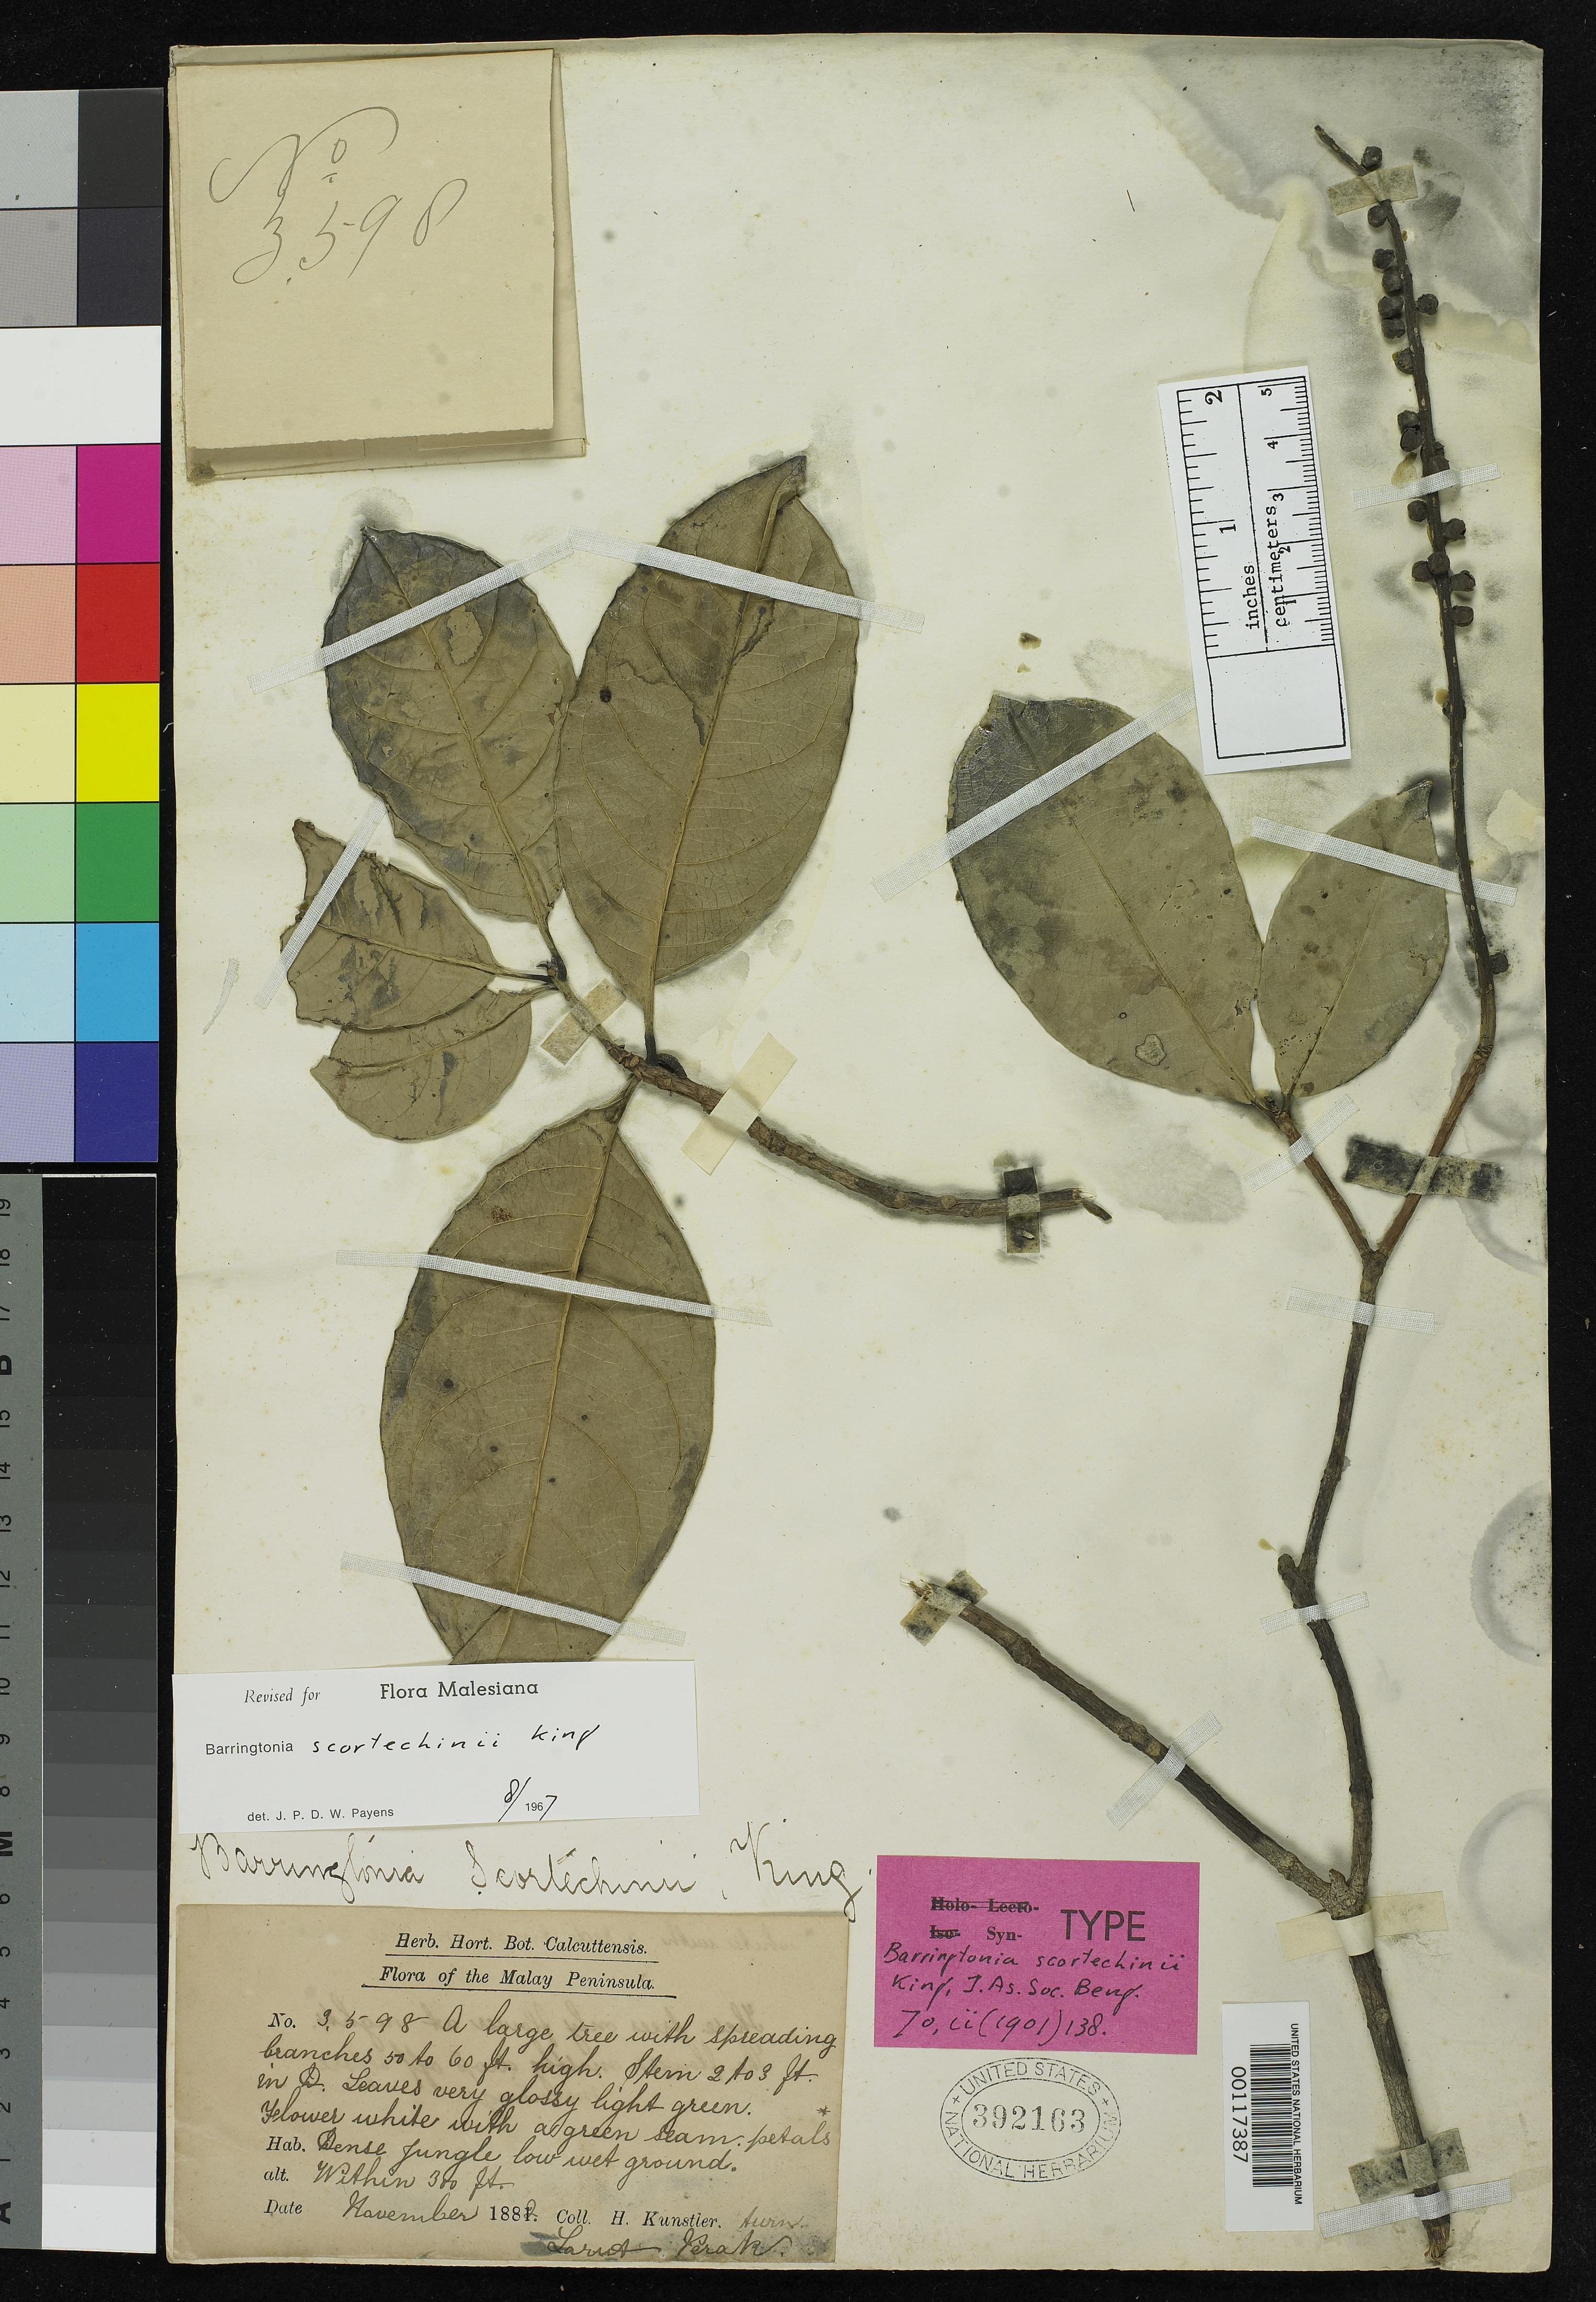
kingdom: Plantae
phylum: Tracheophyta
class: Magnoliopsida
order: Ericales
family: Lecythidaceae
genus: Barringtonia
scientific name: Barringtonia scortechinii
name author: King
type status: Syntype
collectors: H. Kunstler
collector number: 3598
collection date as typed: Nov 1882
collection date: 1882-11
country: Malaysia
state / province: Perak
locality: Larut; (country as "Malaya"). [Malay Peninsula]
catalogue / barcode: US 392163